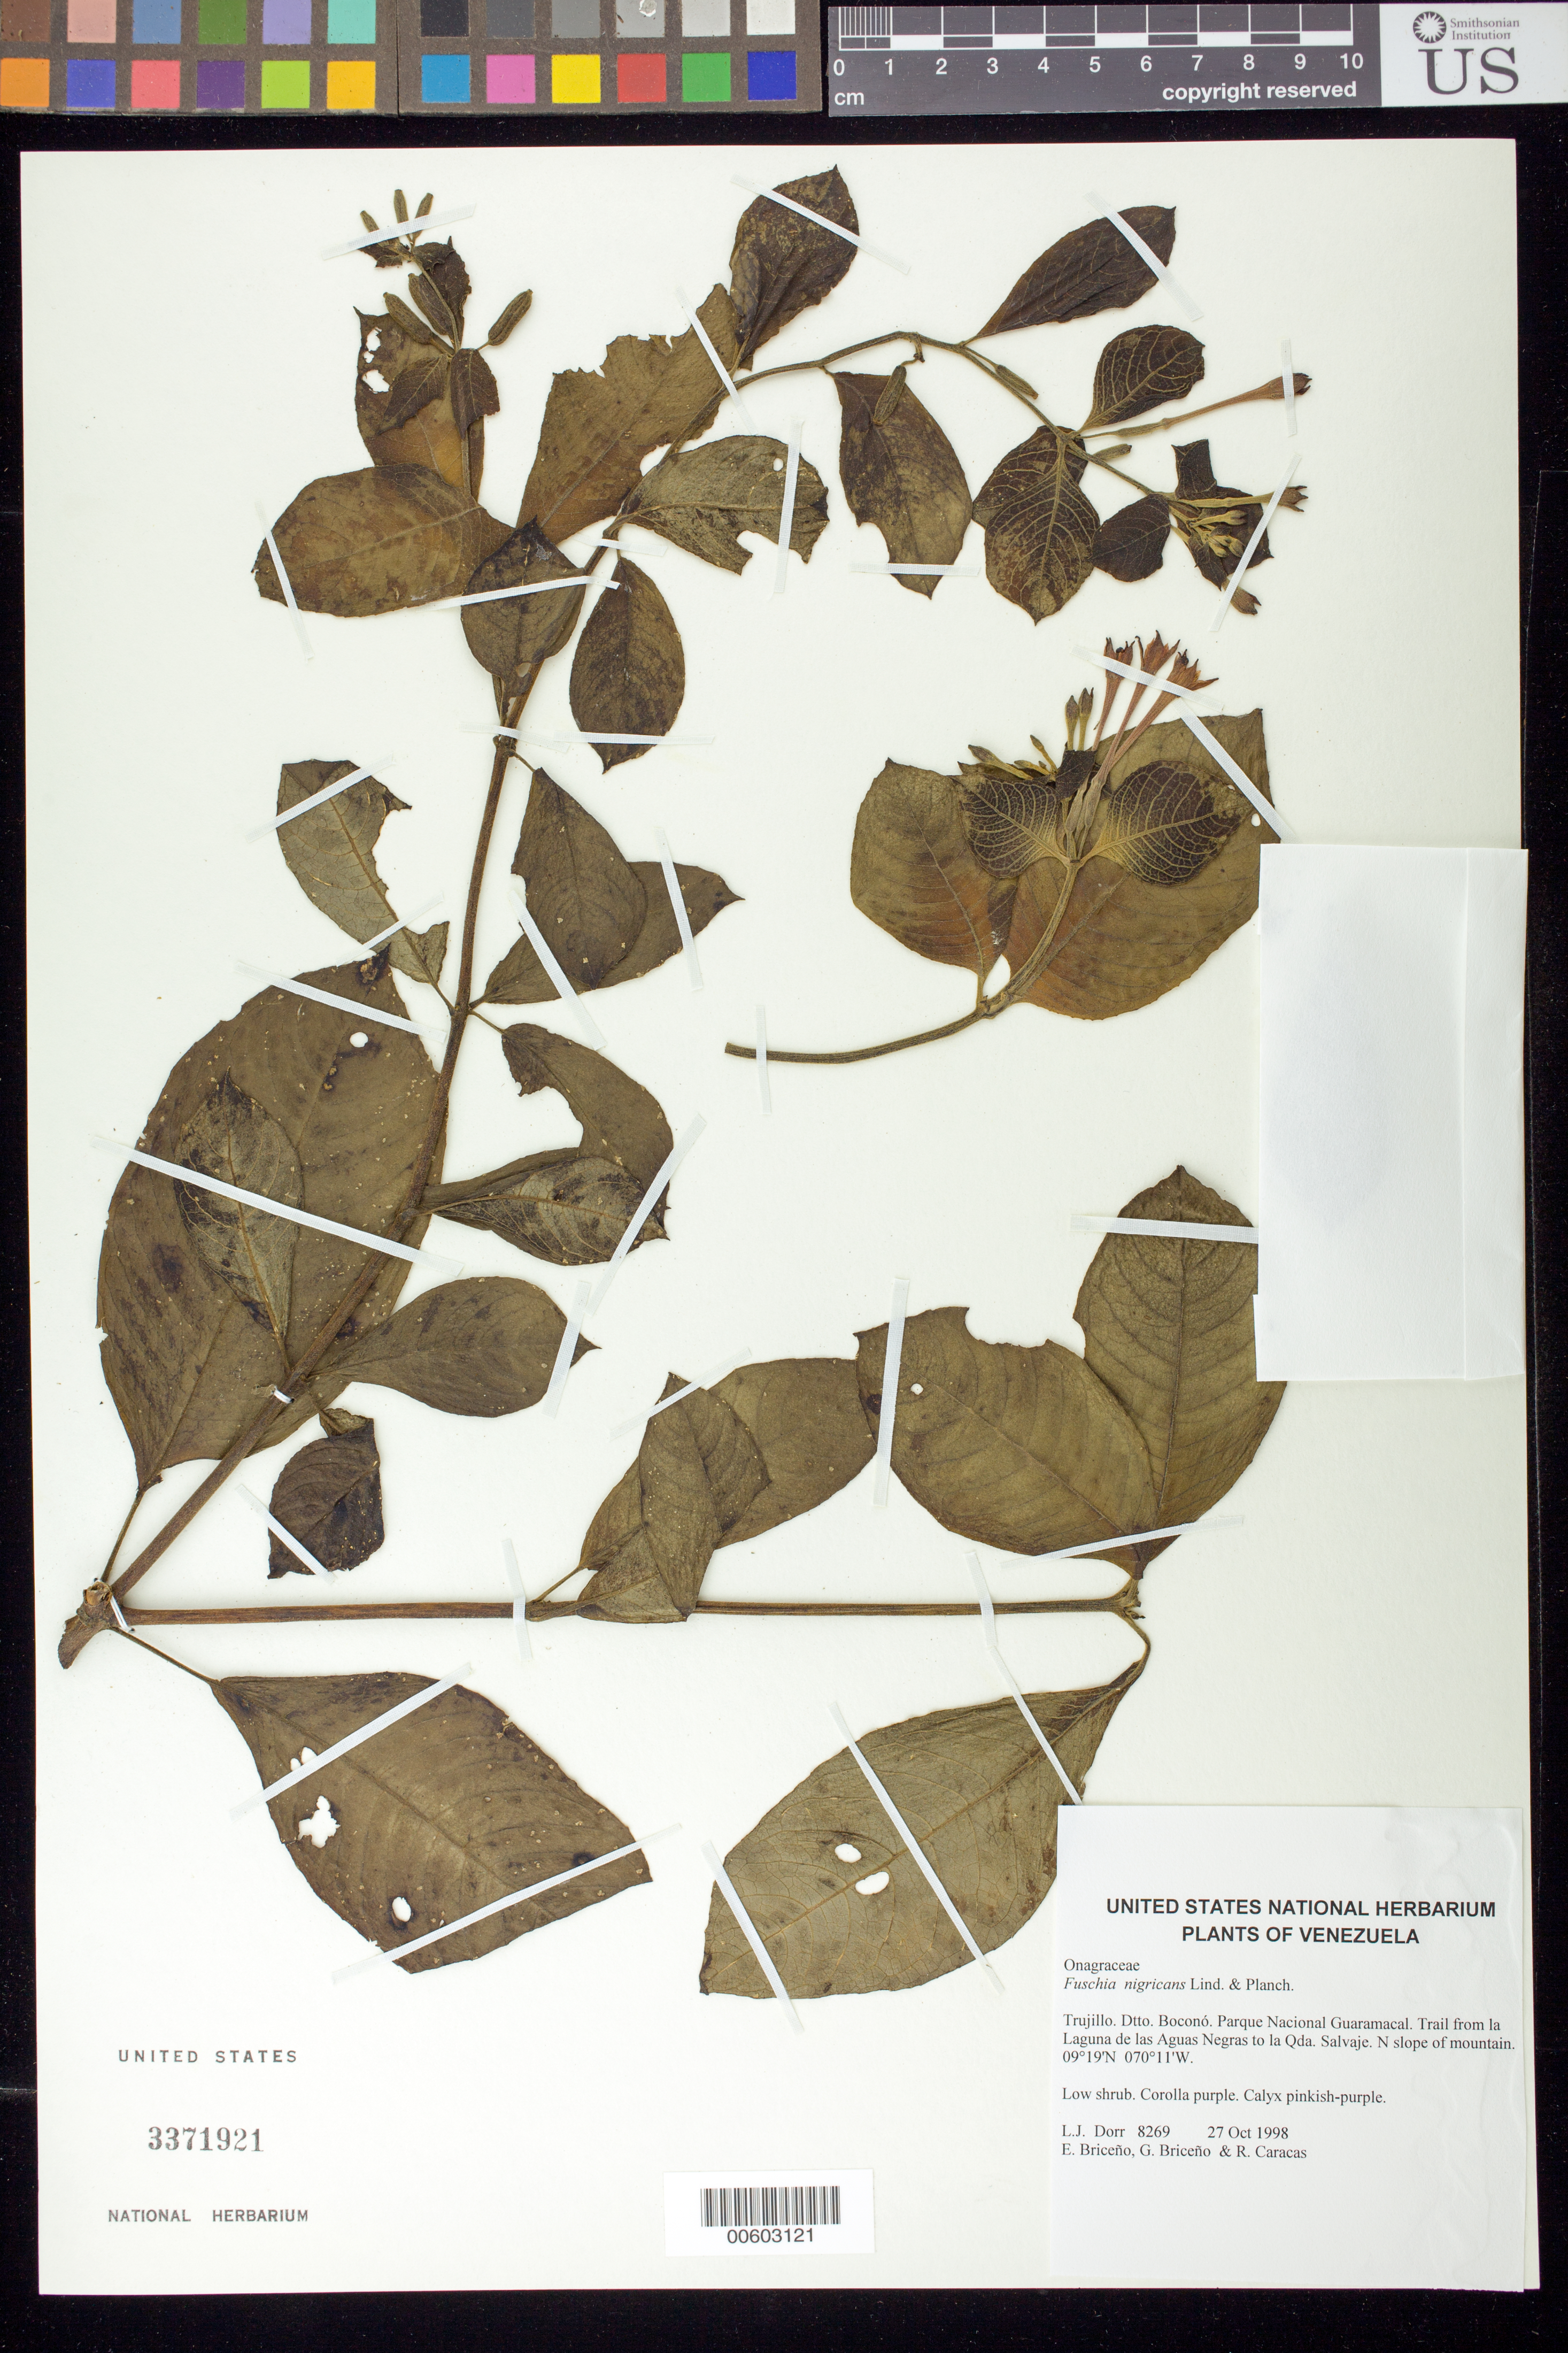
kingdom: Plantae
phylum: Tracheophyta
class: Magnoliopsida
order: Myrtales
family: Onagraceae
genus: Fuchsia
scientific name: Fuchsia nigricans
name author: Linden ex Planch.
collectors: L. J. Dorr, E. Briceño, G. Briceño & R. Caracas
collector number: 8269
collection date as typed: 27 Oct 1998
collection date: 1998-10-27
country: Venezuela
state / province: Trujillo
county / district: Boconó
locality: Parque Nacional Guaramacal. Trail from la Laguna de las Aguas Negras to la Qda. Salvaje. N slope of mountain.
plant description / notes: F, K, PORT, US, WIS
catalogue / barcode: US 3371921